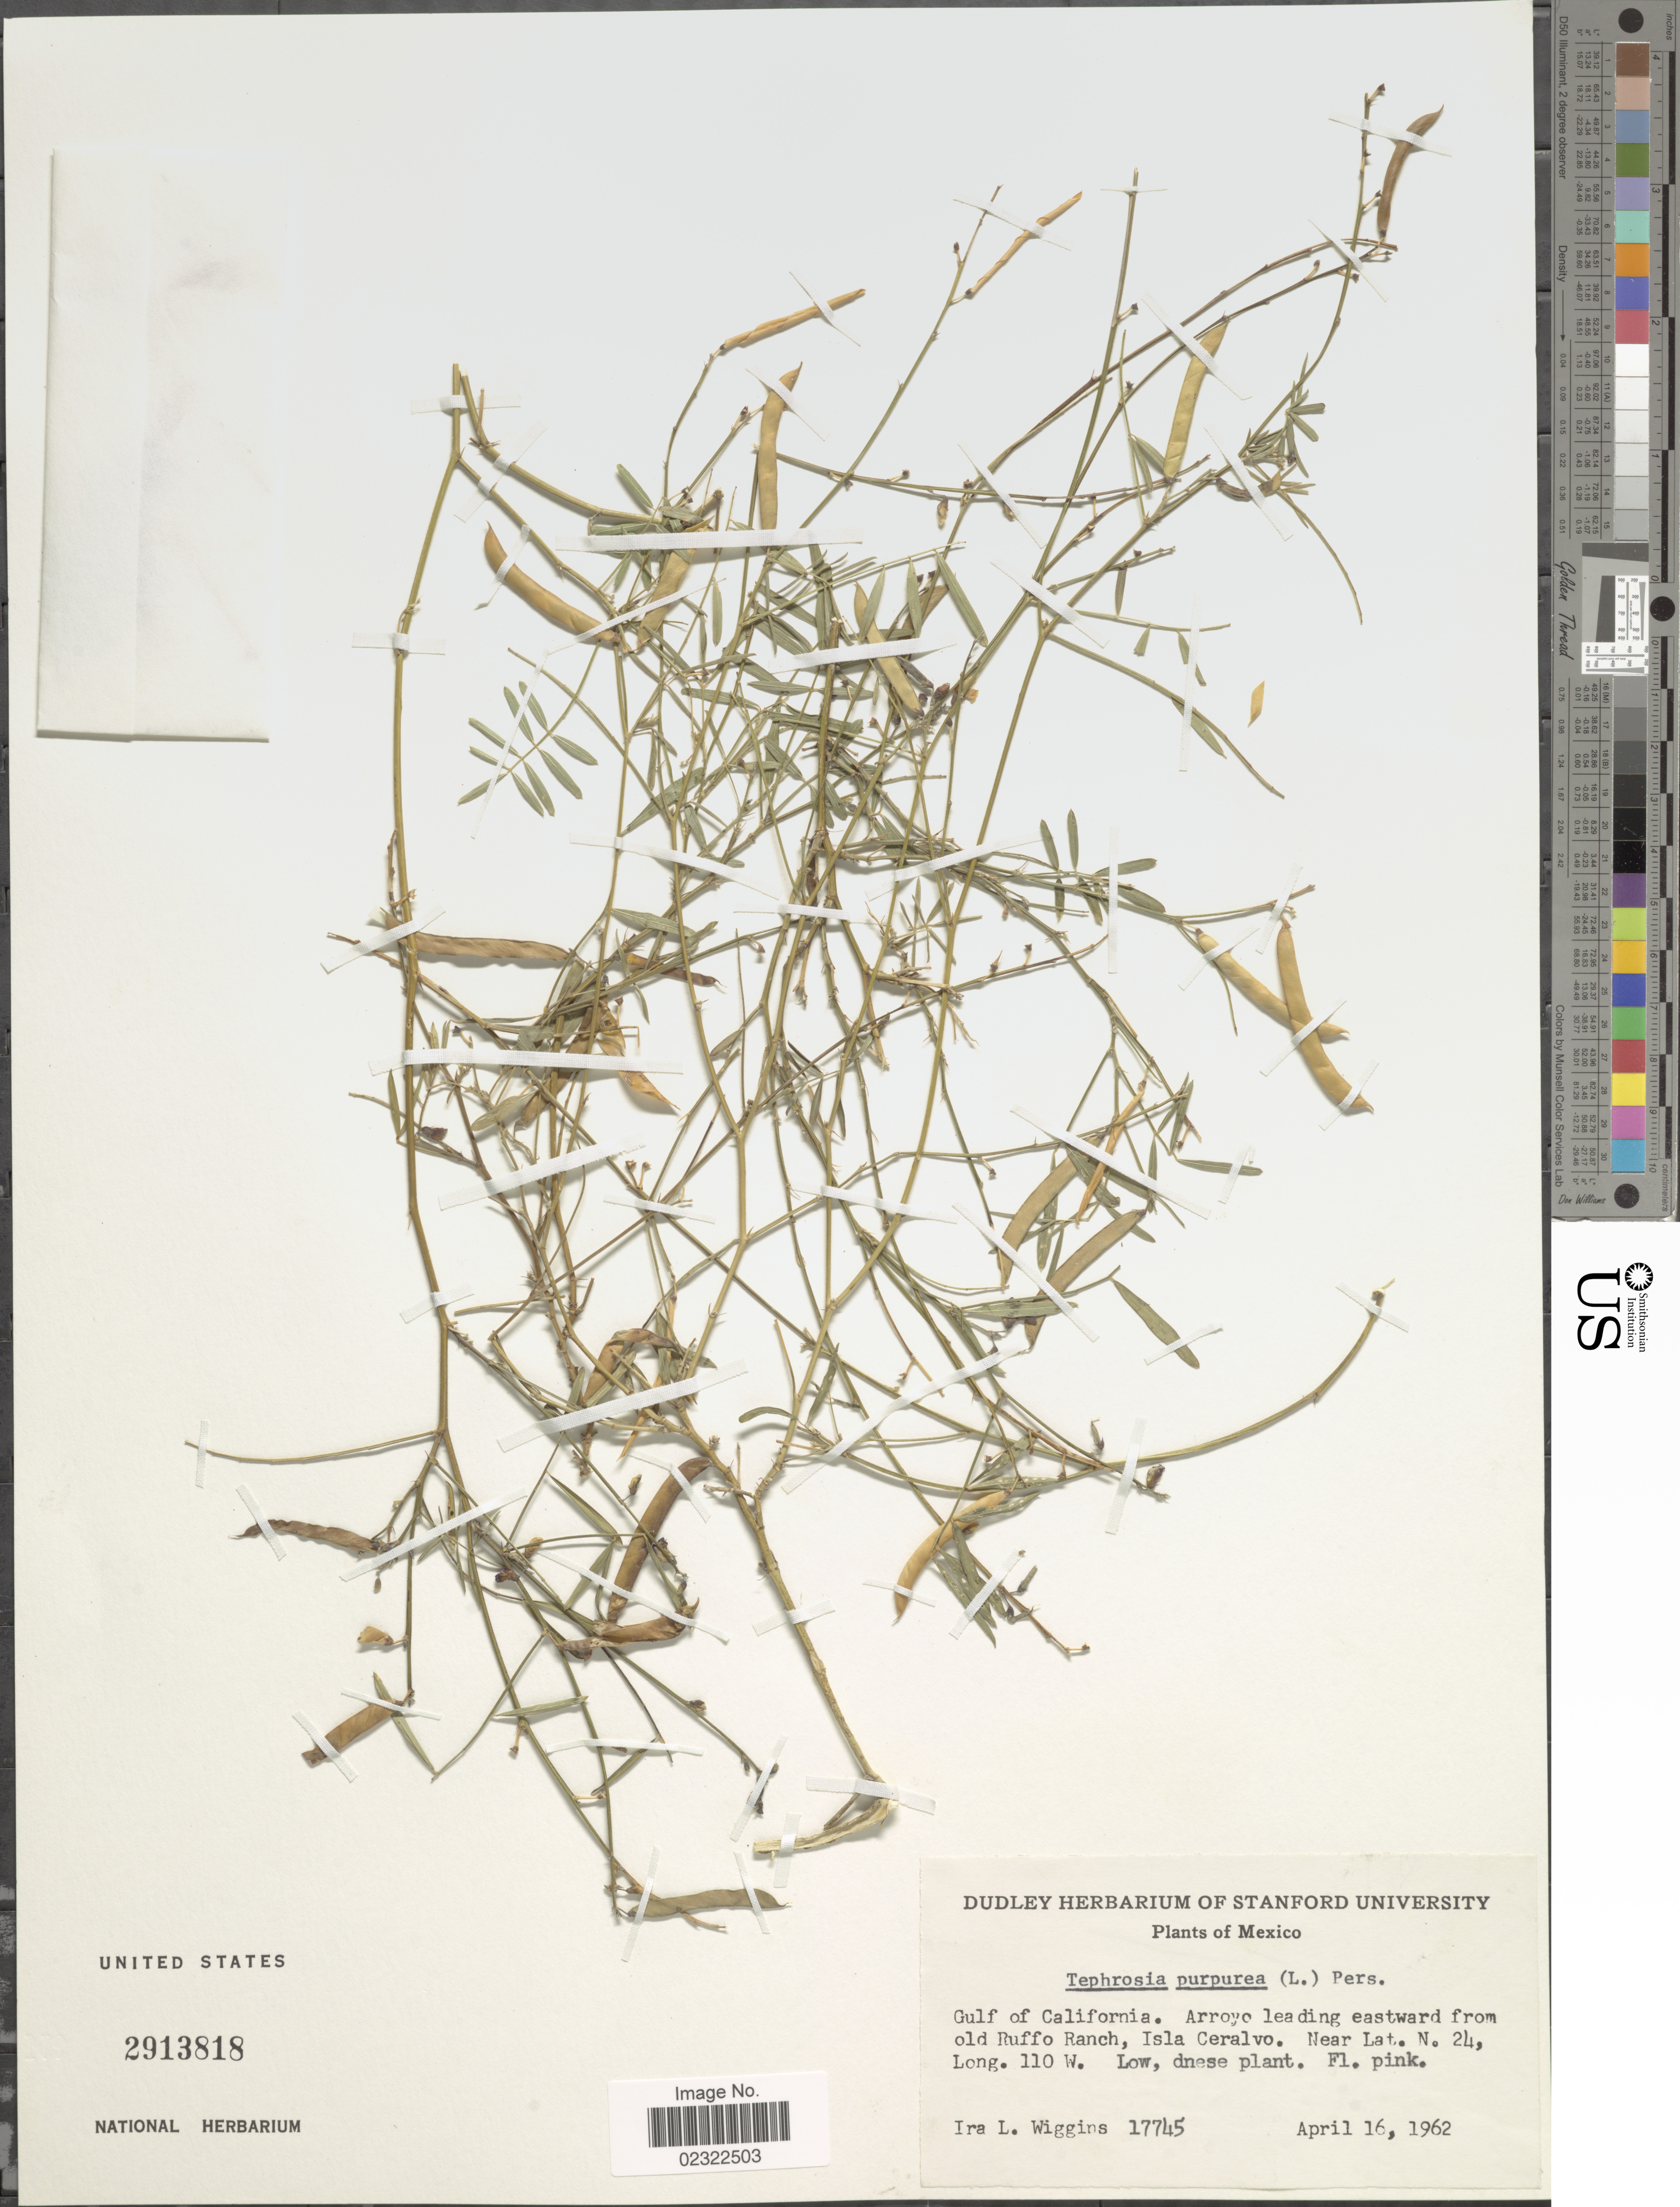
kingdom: Plantae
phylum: Tracheophyta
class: Magnoliopsida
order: Fabales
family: Fabaceae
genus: Tephrosia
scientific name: Tephrosia purpurea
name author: (L.) Pers.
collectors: I. L. Wiggins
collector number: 17745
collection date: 1962-04-16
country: Mexico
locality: Mexico, Gulf of California, arroyo leading eastward from old Ruffo Ranch, Isla Ceralvo.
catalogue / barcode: US 2913818